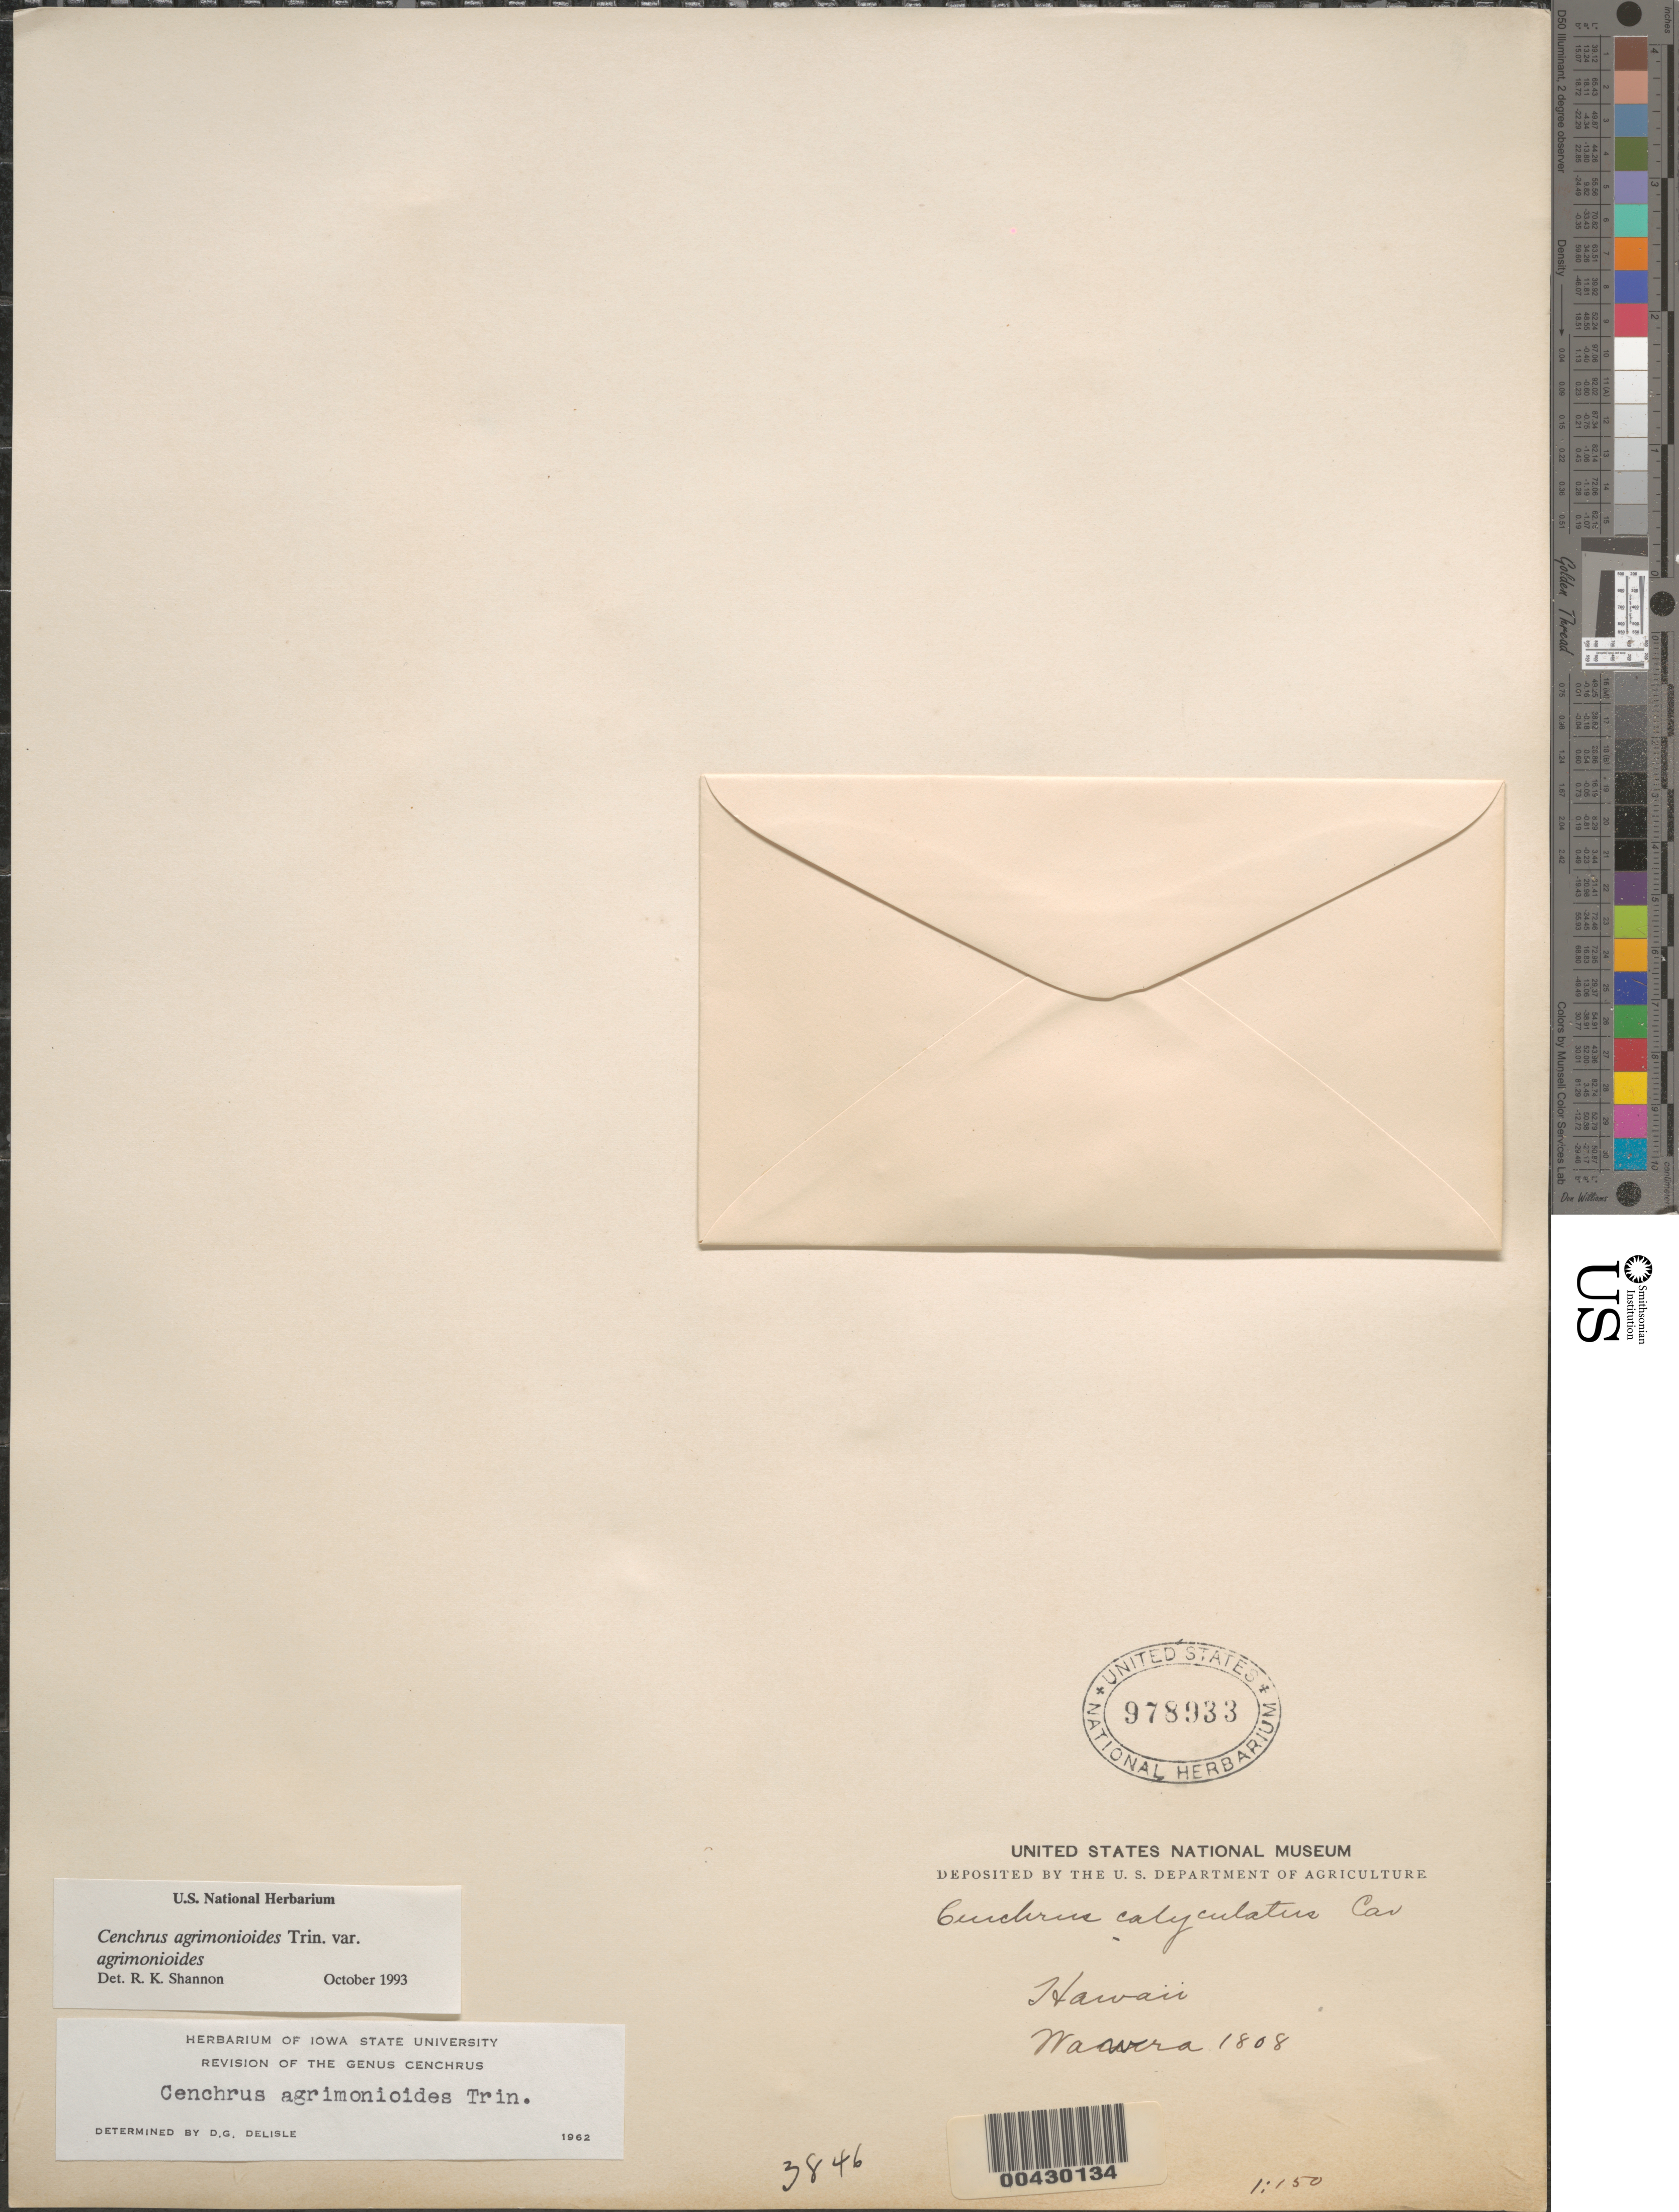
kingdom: Plantae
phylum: Tracheophyta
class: Liliopsida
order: Poales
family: Poaceae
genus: Cenchrus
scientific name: Cenchrus agrimonioides var. agrimonioides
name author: Trin.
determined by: Shannon, R. K., (UNITED STATES)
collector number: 1808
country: United States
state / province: Hawaii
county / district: Hawaii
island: Hawaii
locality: Wawera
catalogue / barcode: US 978933